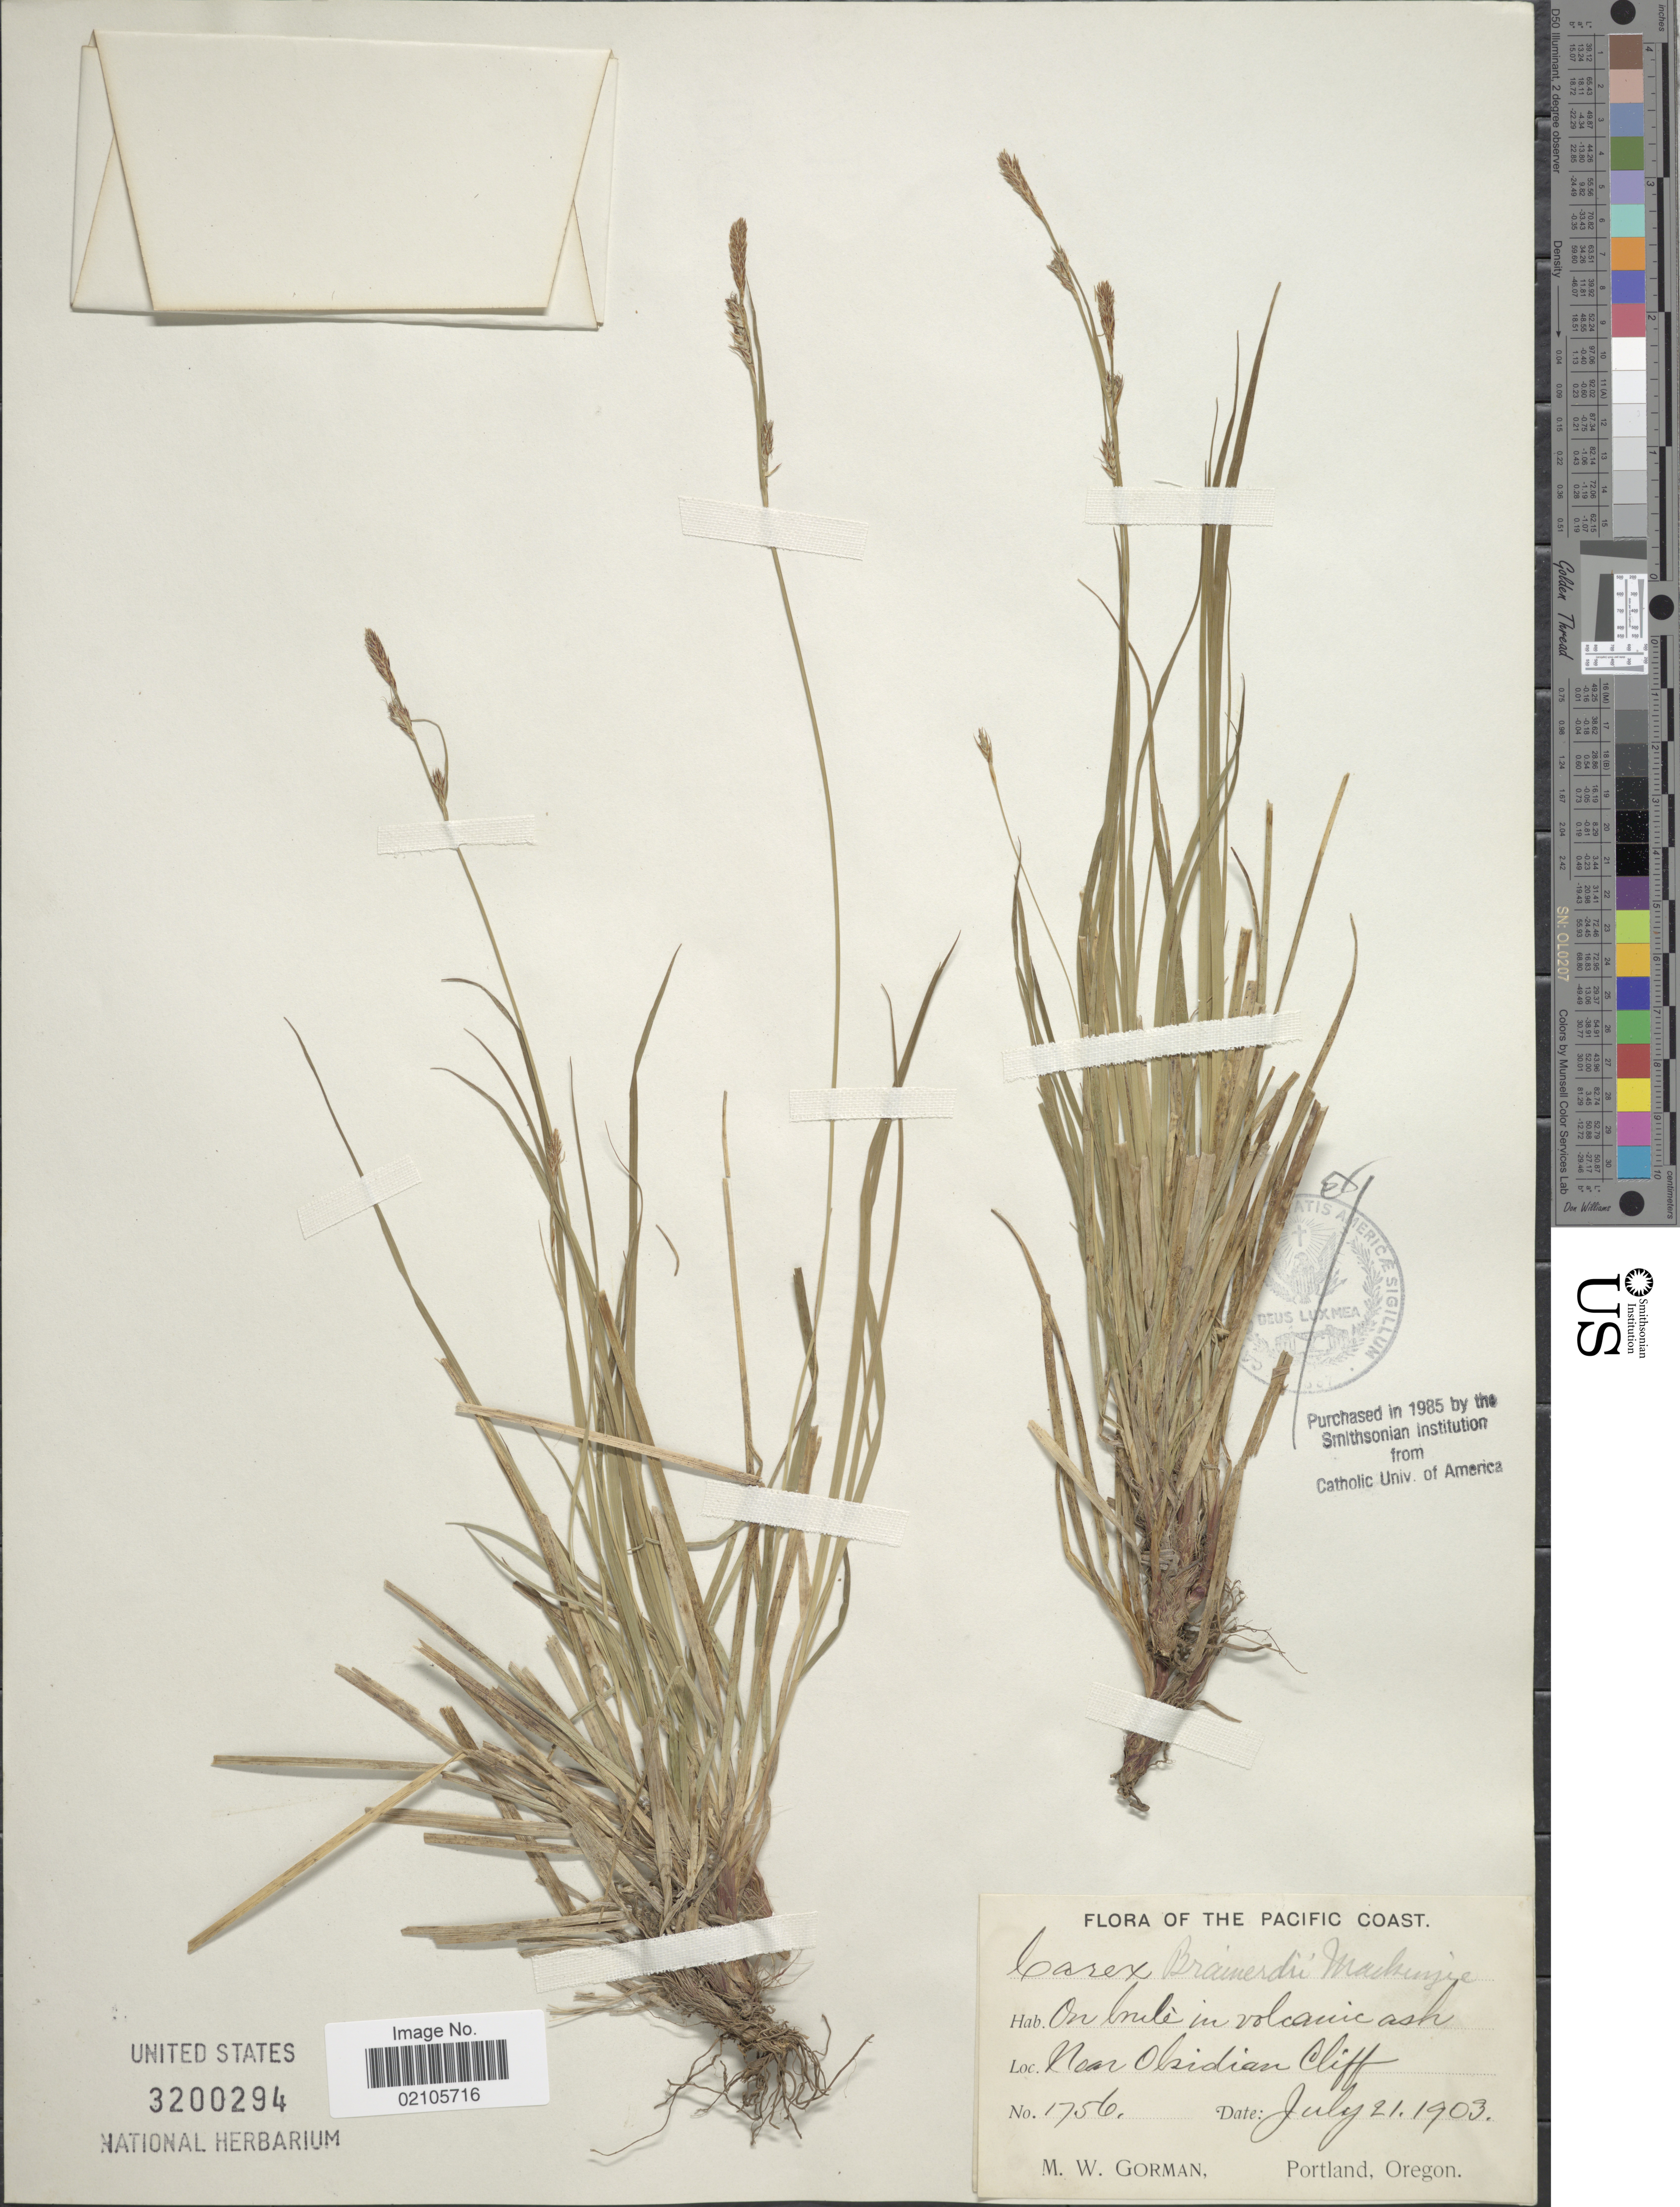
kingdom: Plantae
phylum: Tracheophyta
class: Liliopsida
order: Poales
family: Cyperaceae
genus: Carex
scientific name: Carex brainerdii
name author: Mack.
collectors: M. W. Gorman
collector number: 1756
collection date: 1903-07-21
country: United States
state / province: Oregon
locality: Near Olsidian Cliff, The Pacific Coast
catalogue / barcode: US 3200294